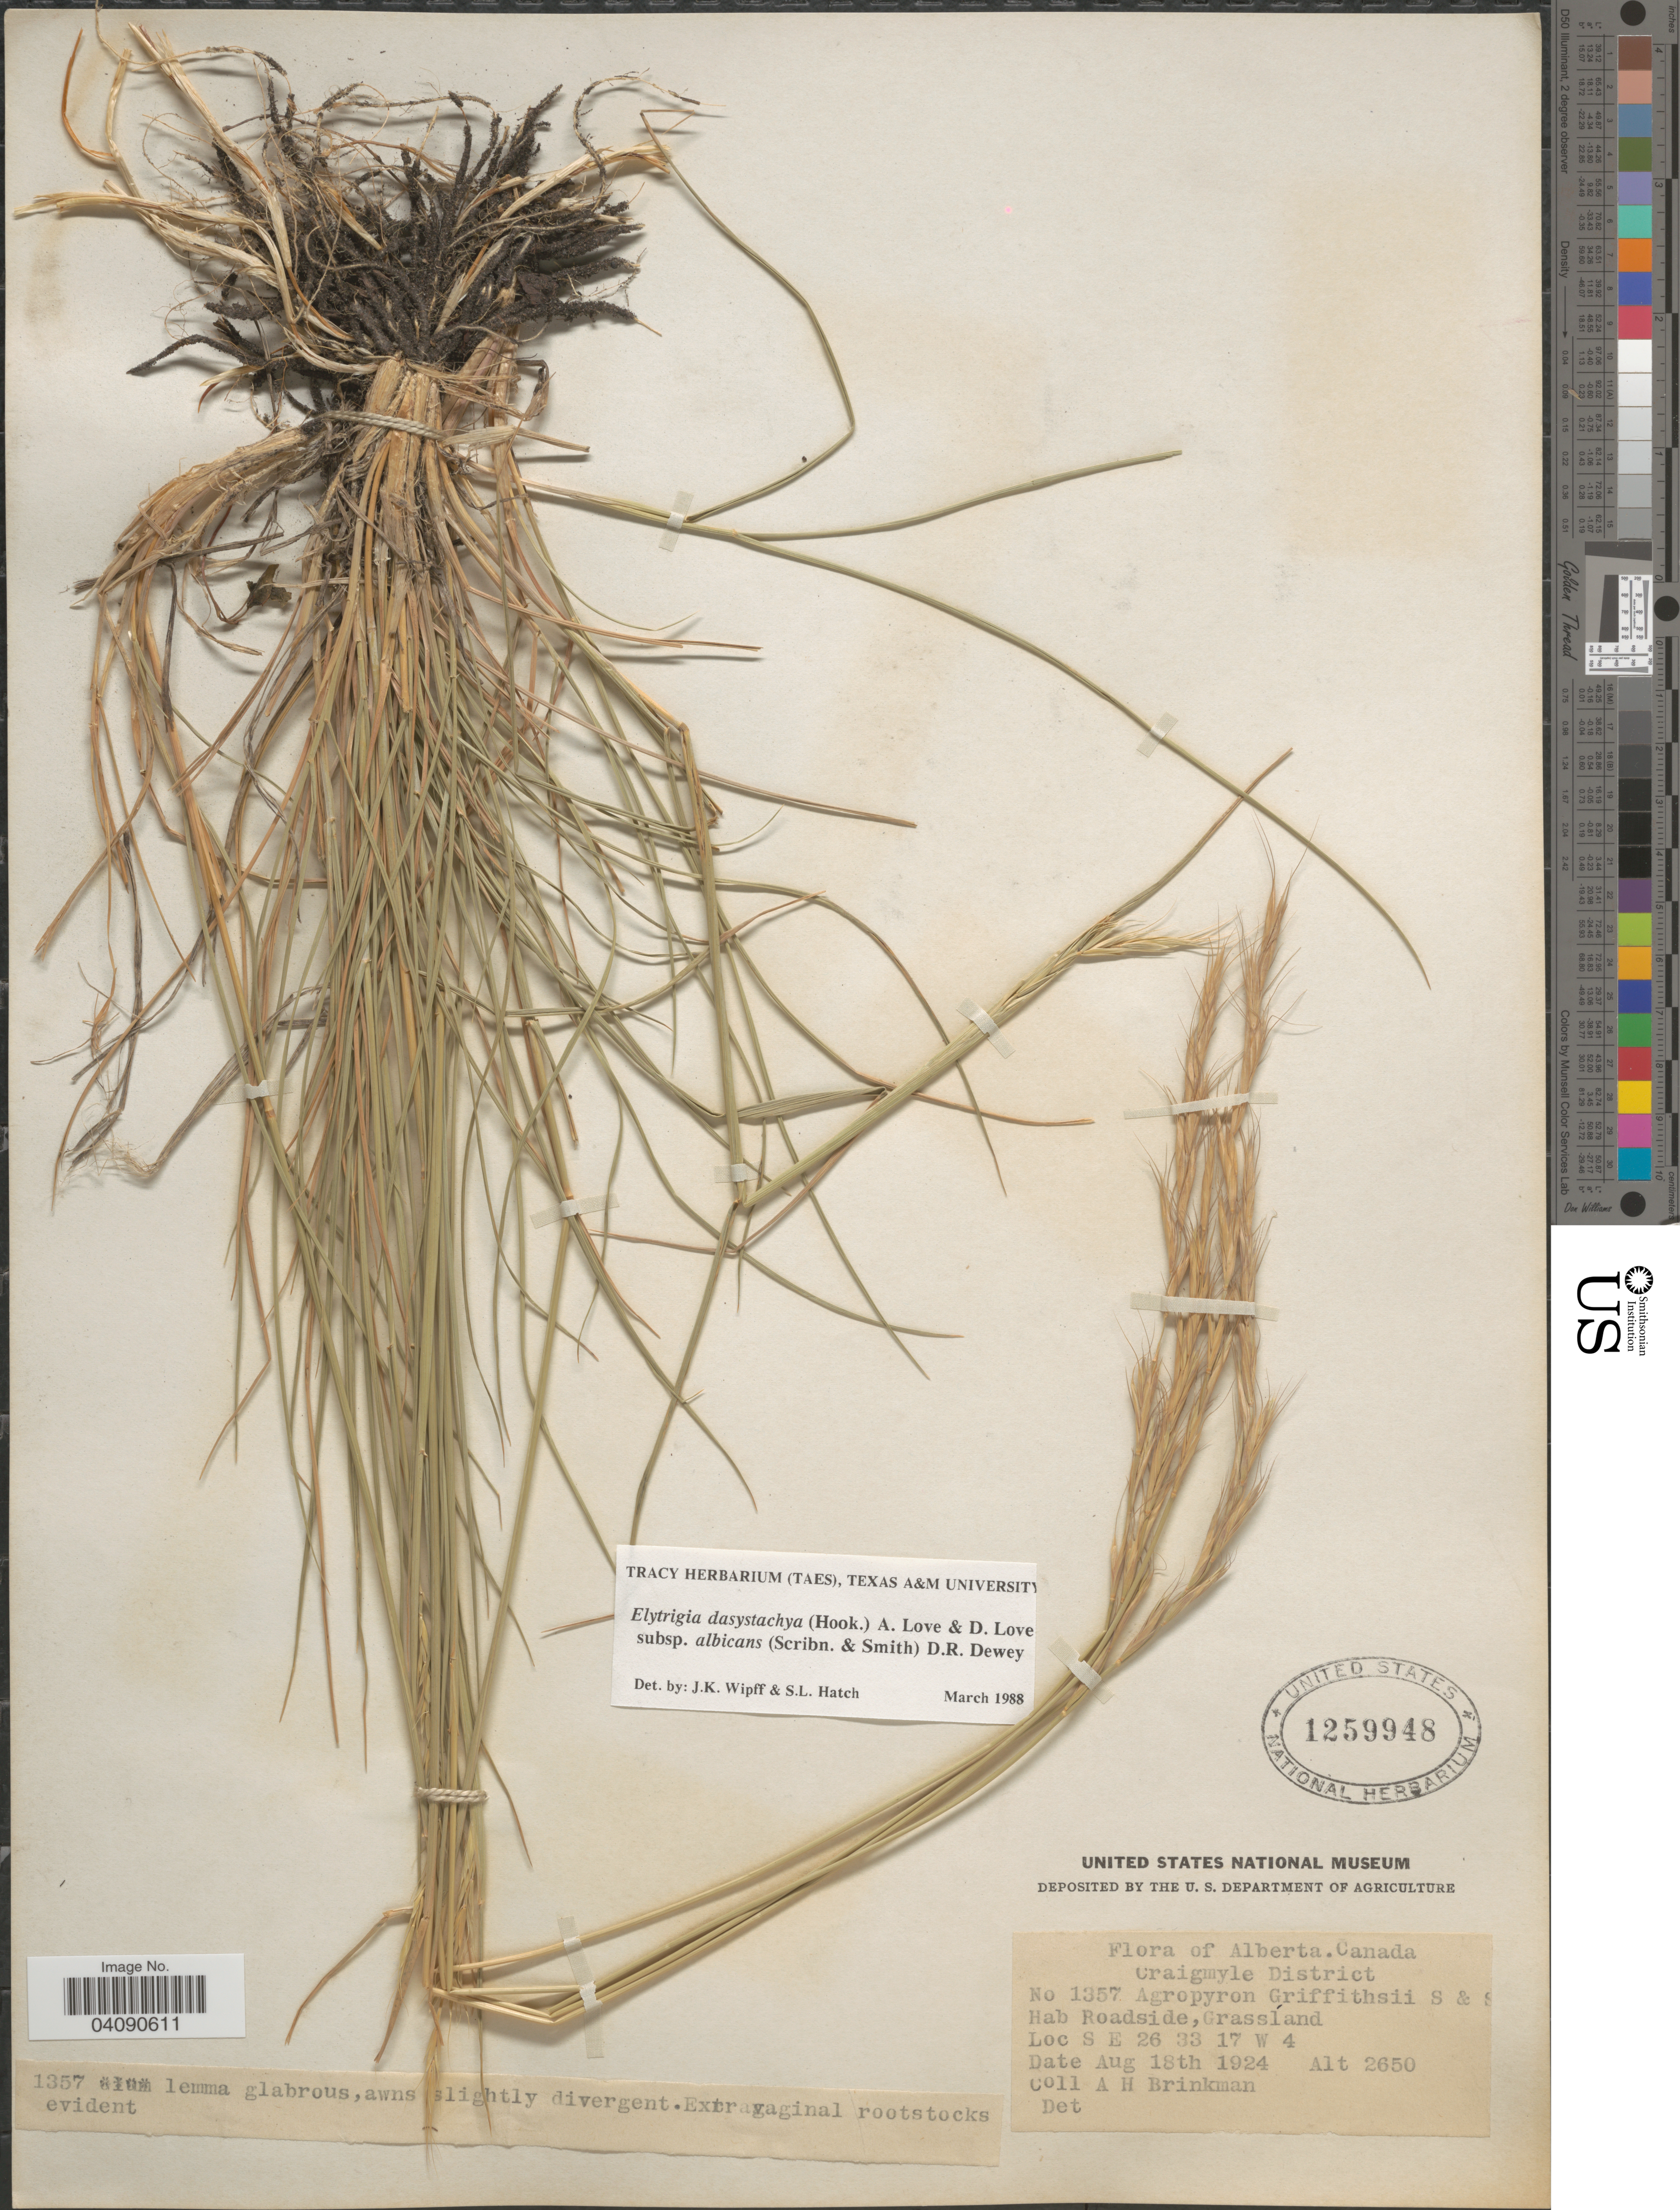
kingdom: Plantae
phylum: Tracheophyta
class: Liliopsida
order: Poales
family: Poaceae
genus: Elymus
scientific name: Elymus albicans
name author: (Scribn. & J.G. Sm.) Á. Löve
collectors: A. Brinkman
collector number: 1357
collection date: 1924-08-18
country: Canada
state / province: Alberta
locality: Craigmyle District. Roadside, Grassland. S E 26 33 17 W 4.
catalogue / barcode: US 1259948